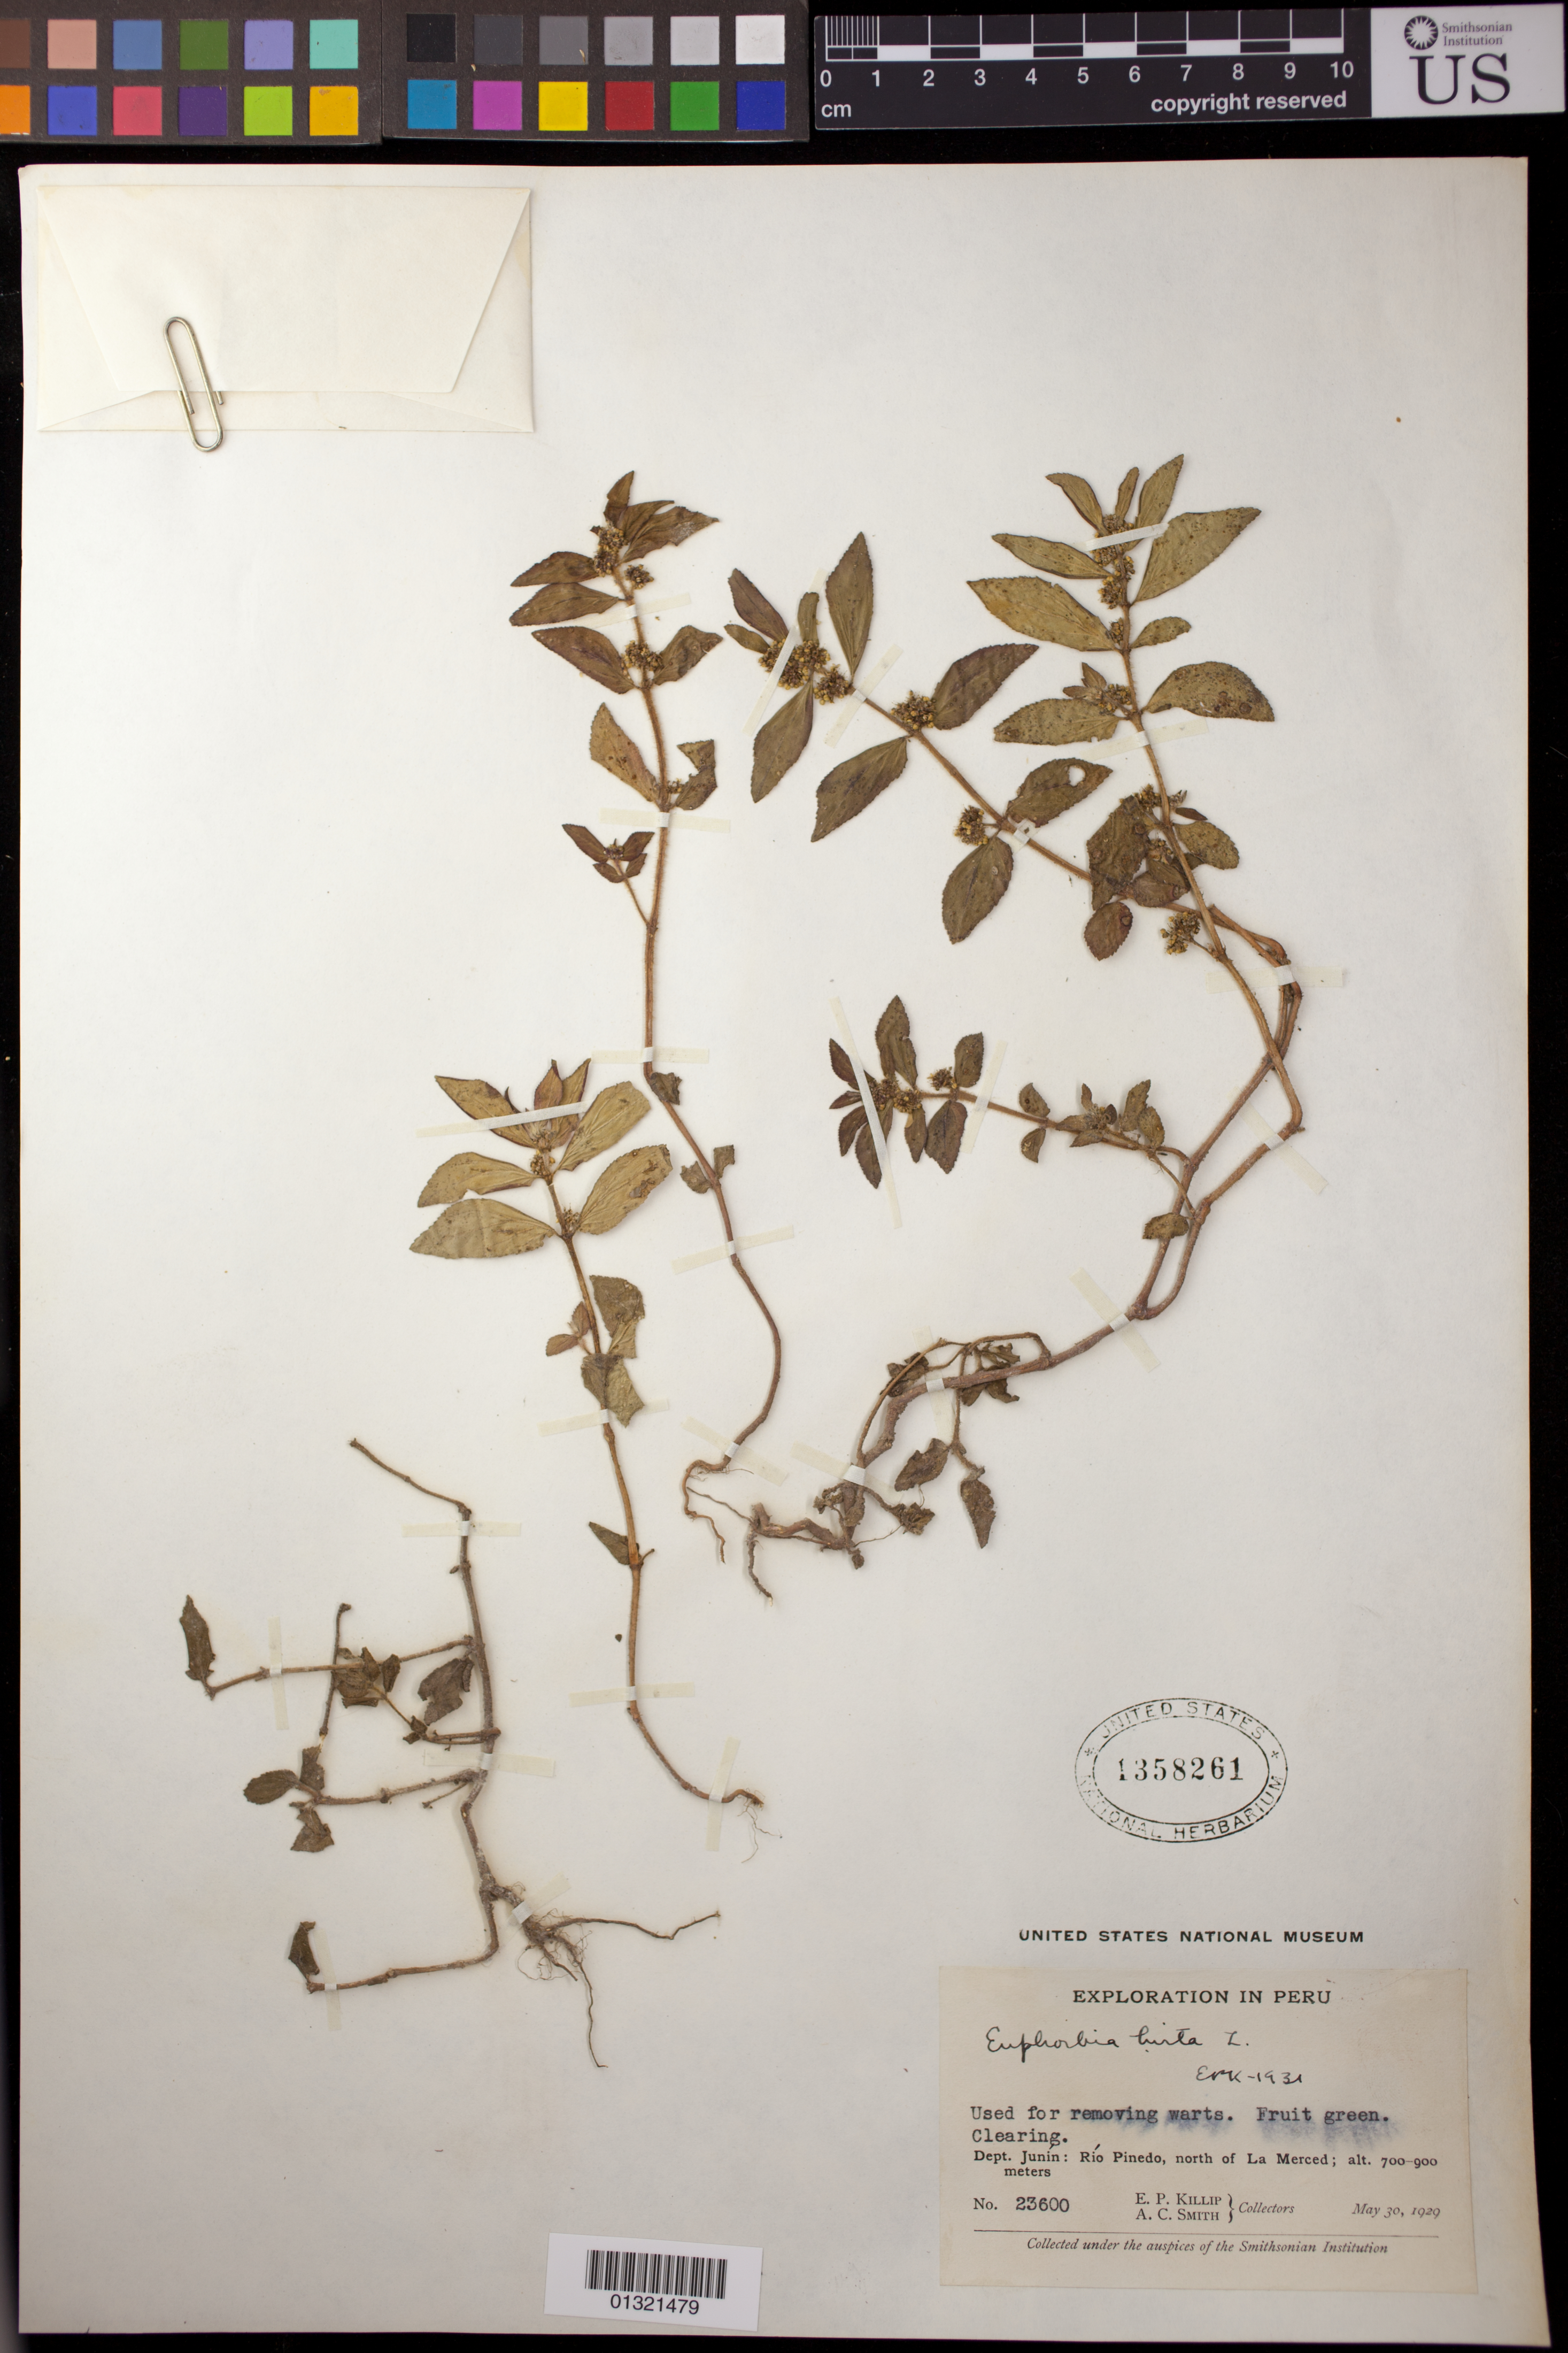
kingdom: Plantae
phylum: Tracheophyta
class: Magnoliopsida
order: Malpighiales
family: Euphorbiaceae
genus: Euphorbia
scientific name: Euphorbia hirta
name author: L.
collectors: E. P. Killip & A. C. Smith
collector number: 23600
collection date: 1929-05-30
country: Peru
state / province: Junín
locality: Río Pinedo, north of La Merced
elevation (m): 700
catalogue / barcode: US 1358261